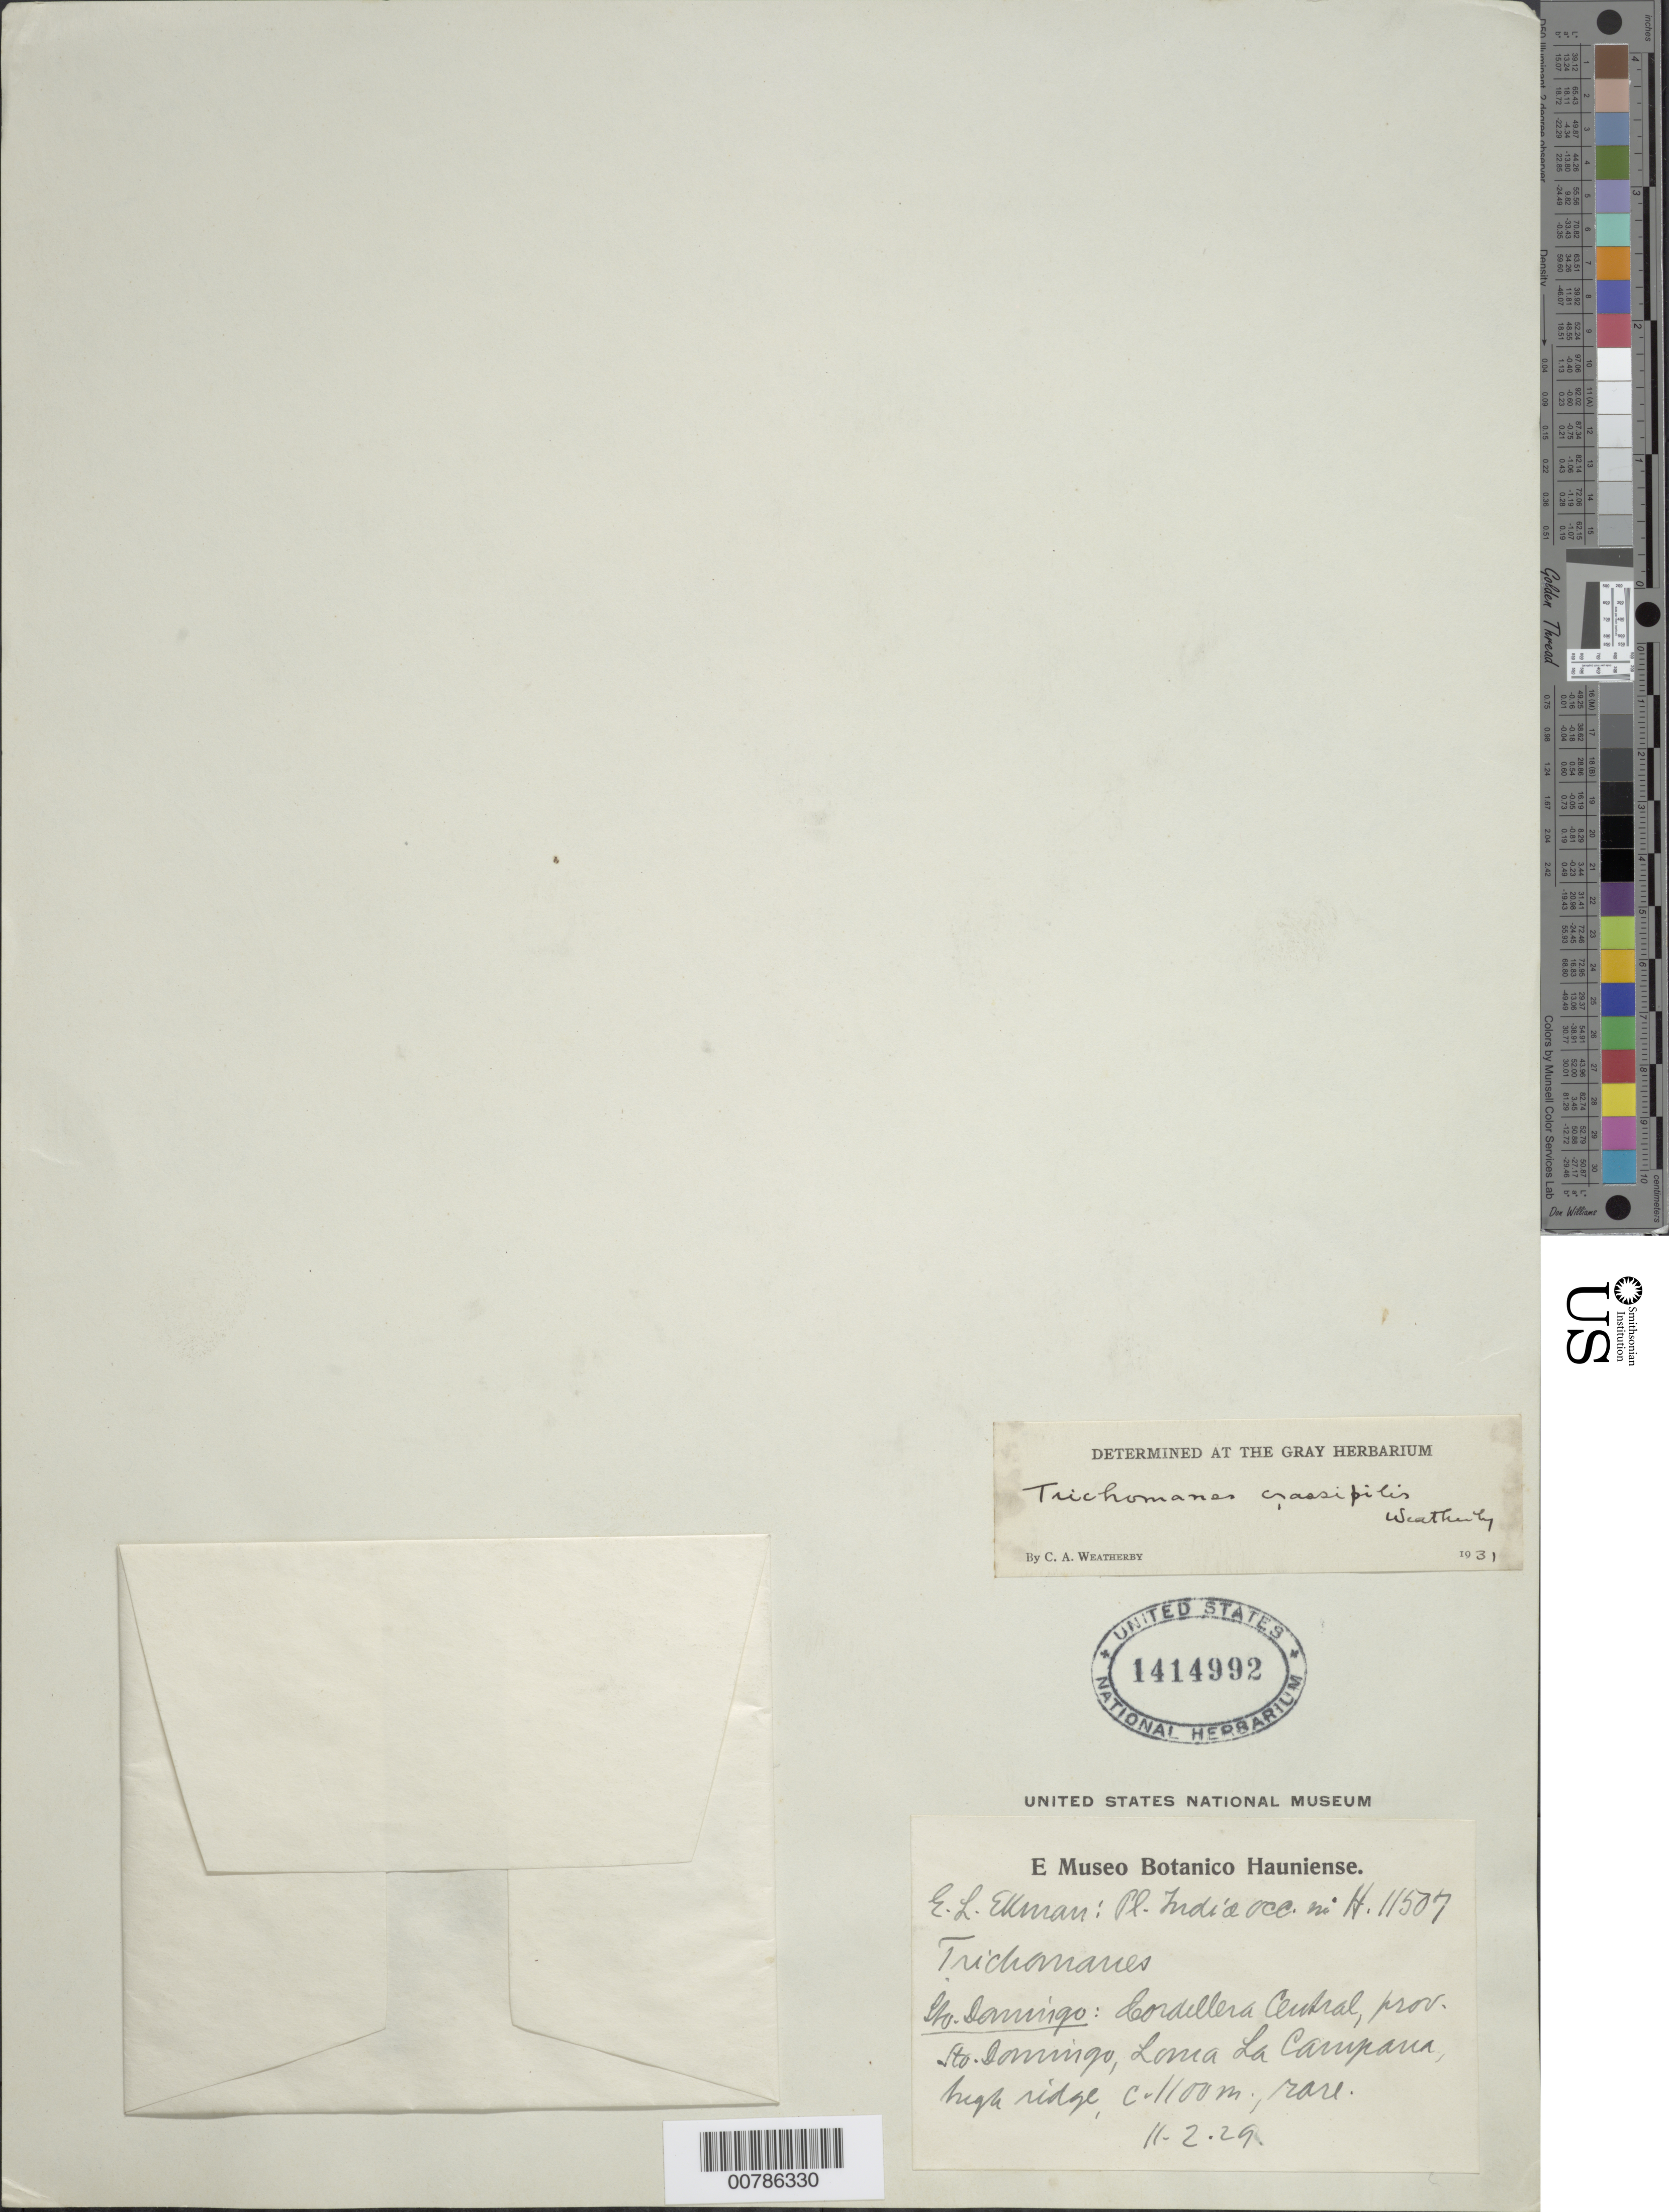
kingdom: Plantae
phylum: Tracheophyta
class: Polypodiopsida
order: Hymenophyllales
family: Hymenophyllaceae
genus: Trichomanes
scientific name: Trichomanes crassipilis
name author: Weath.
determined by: Weatherby, C. A.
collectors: E. L. Ekman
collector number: H 11507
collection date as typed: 11 Feb 1929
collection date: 1929-02-11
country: Dominican Republic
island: Hispaniola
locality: Cordillera Central, Loma La Campana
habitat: High ridge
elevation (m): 1100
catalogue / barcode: US 1414992